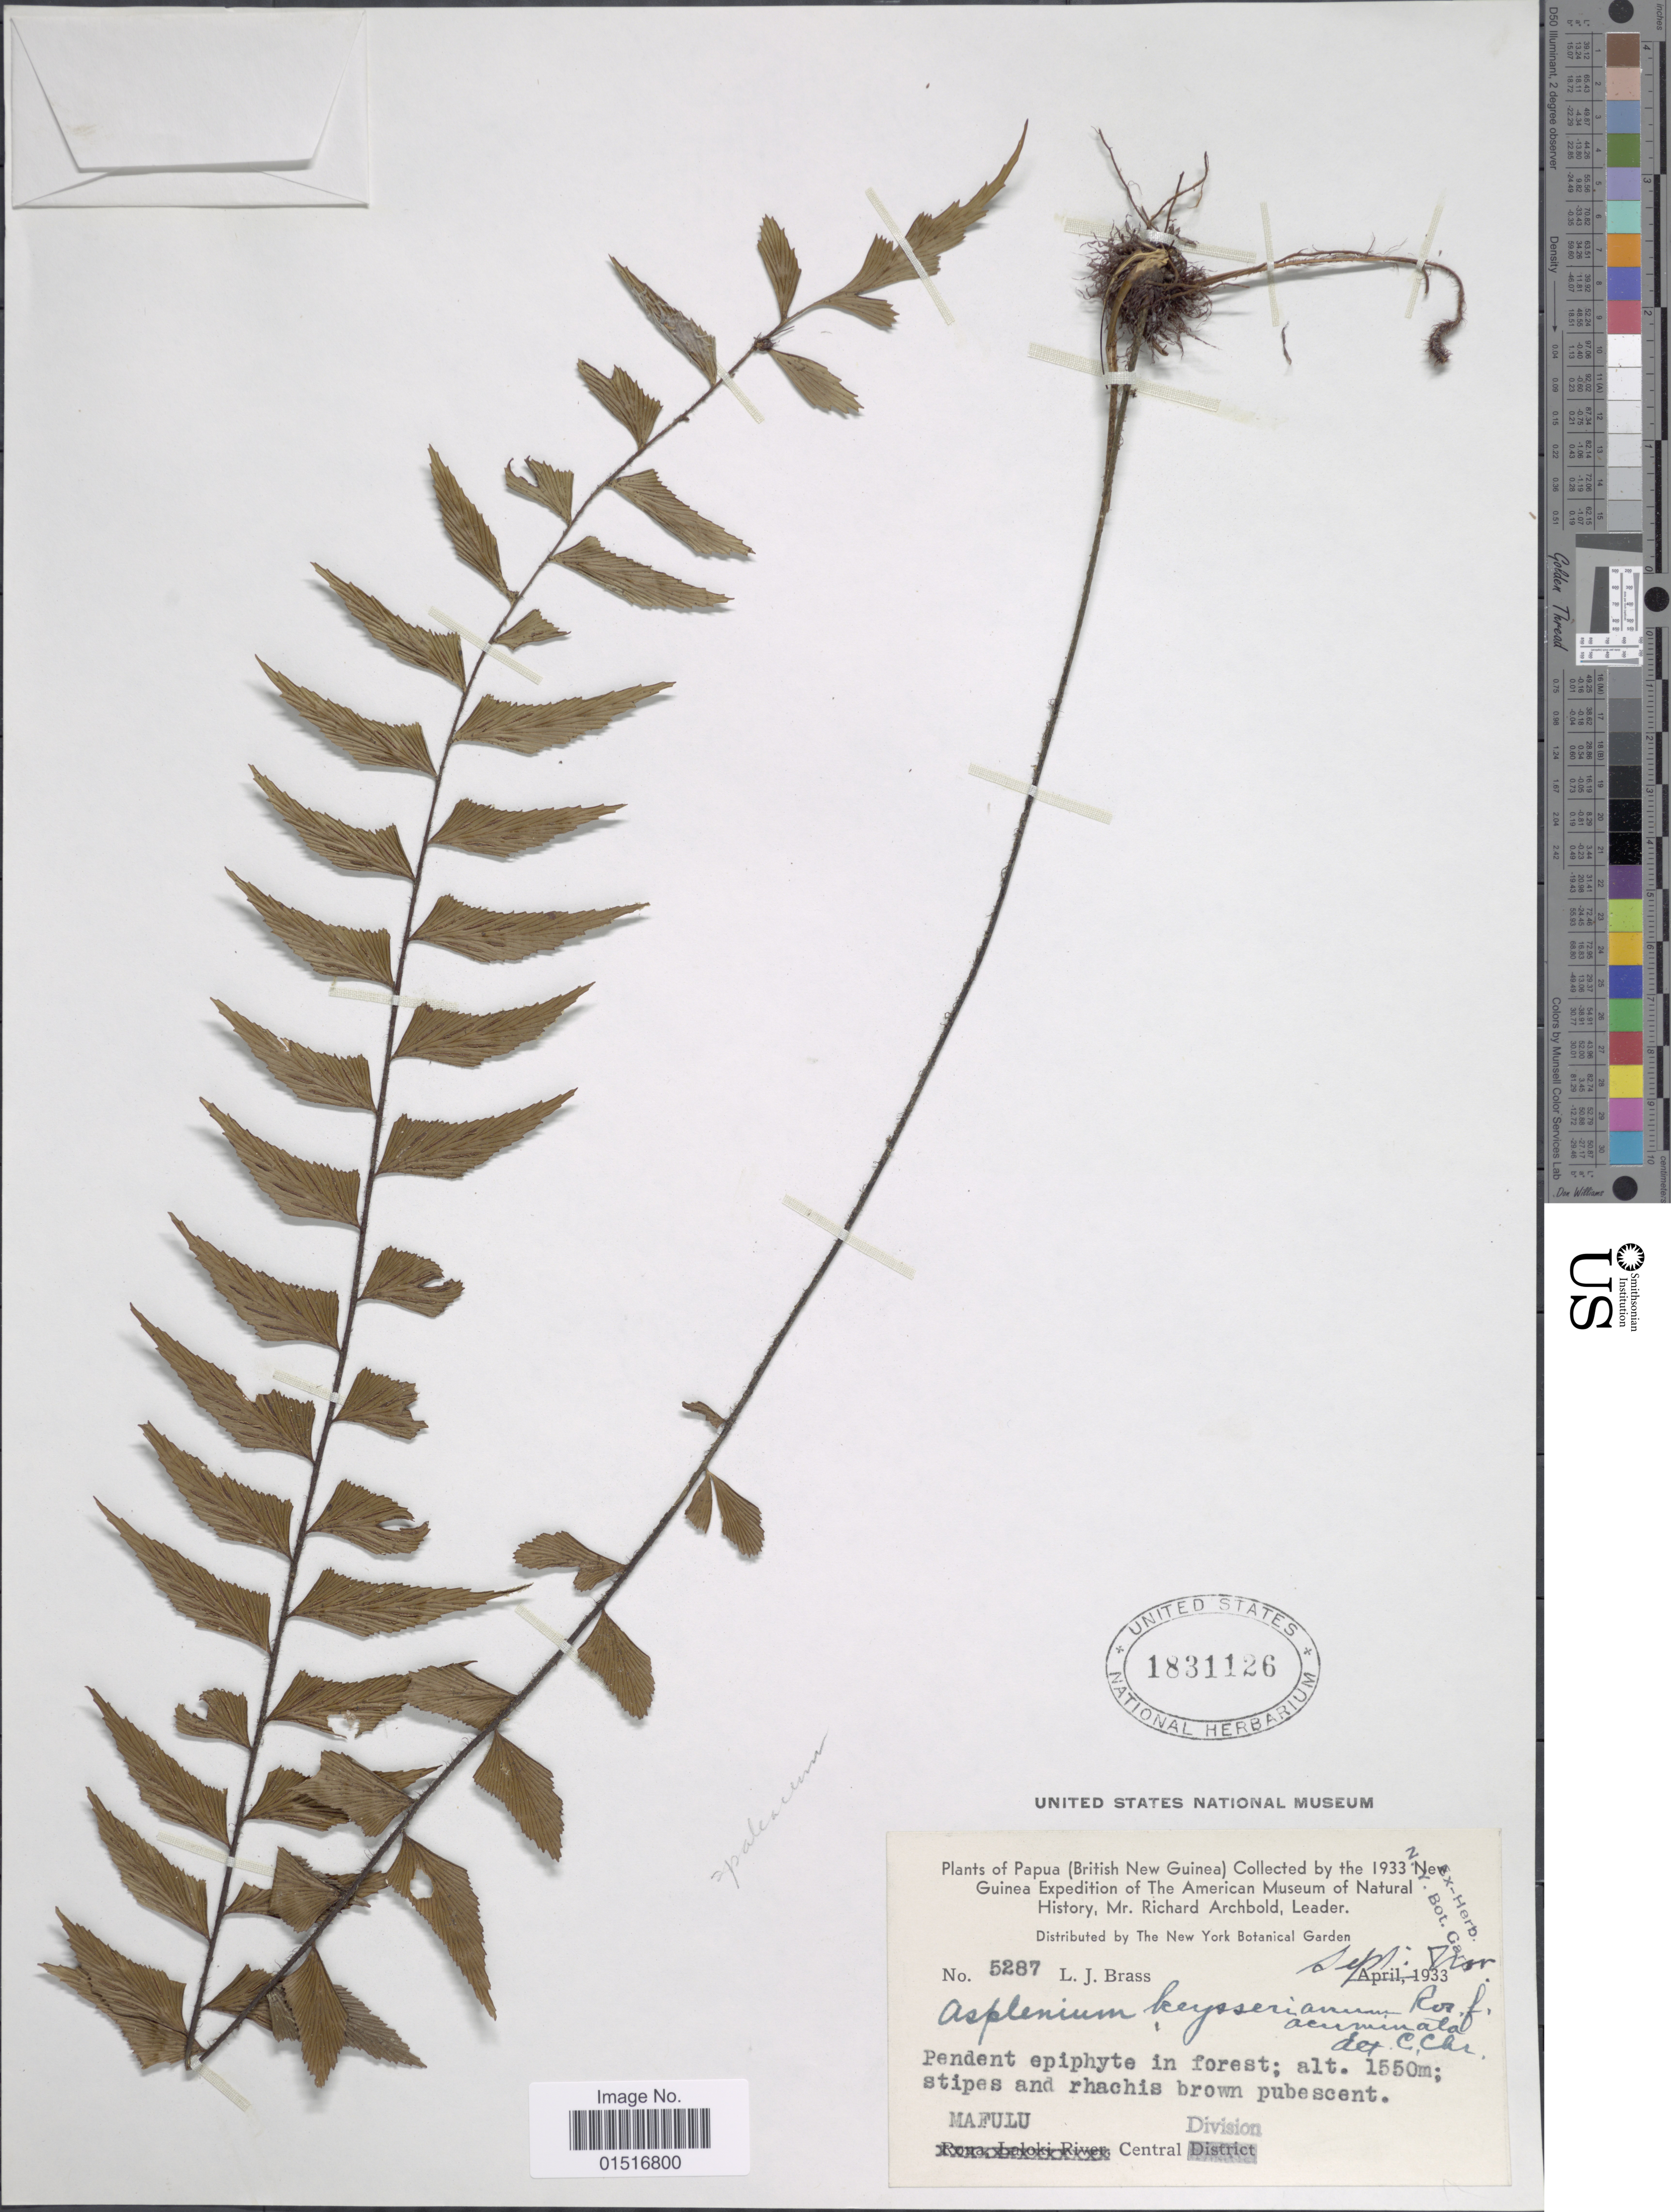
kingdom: Plantae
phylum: Tracheophyta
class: Polypodiopsida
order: Polypodiales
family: Aspleniaceae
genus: Asplenium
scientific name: Asplenium paleaceum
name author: R. Br.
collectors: L. J. Brass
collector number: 5287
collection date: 1933-09/1933-11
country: Papua New Guinea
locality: Papua (British New Guinea). Mafulu. Central Division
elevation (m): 1550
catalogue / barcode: US 1831126